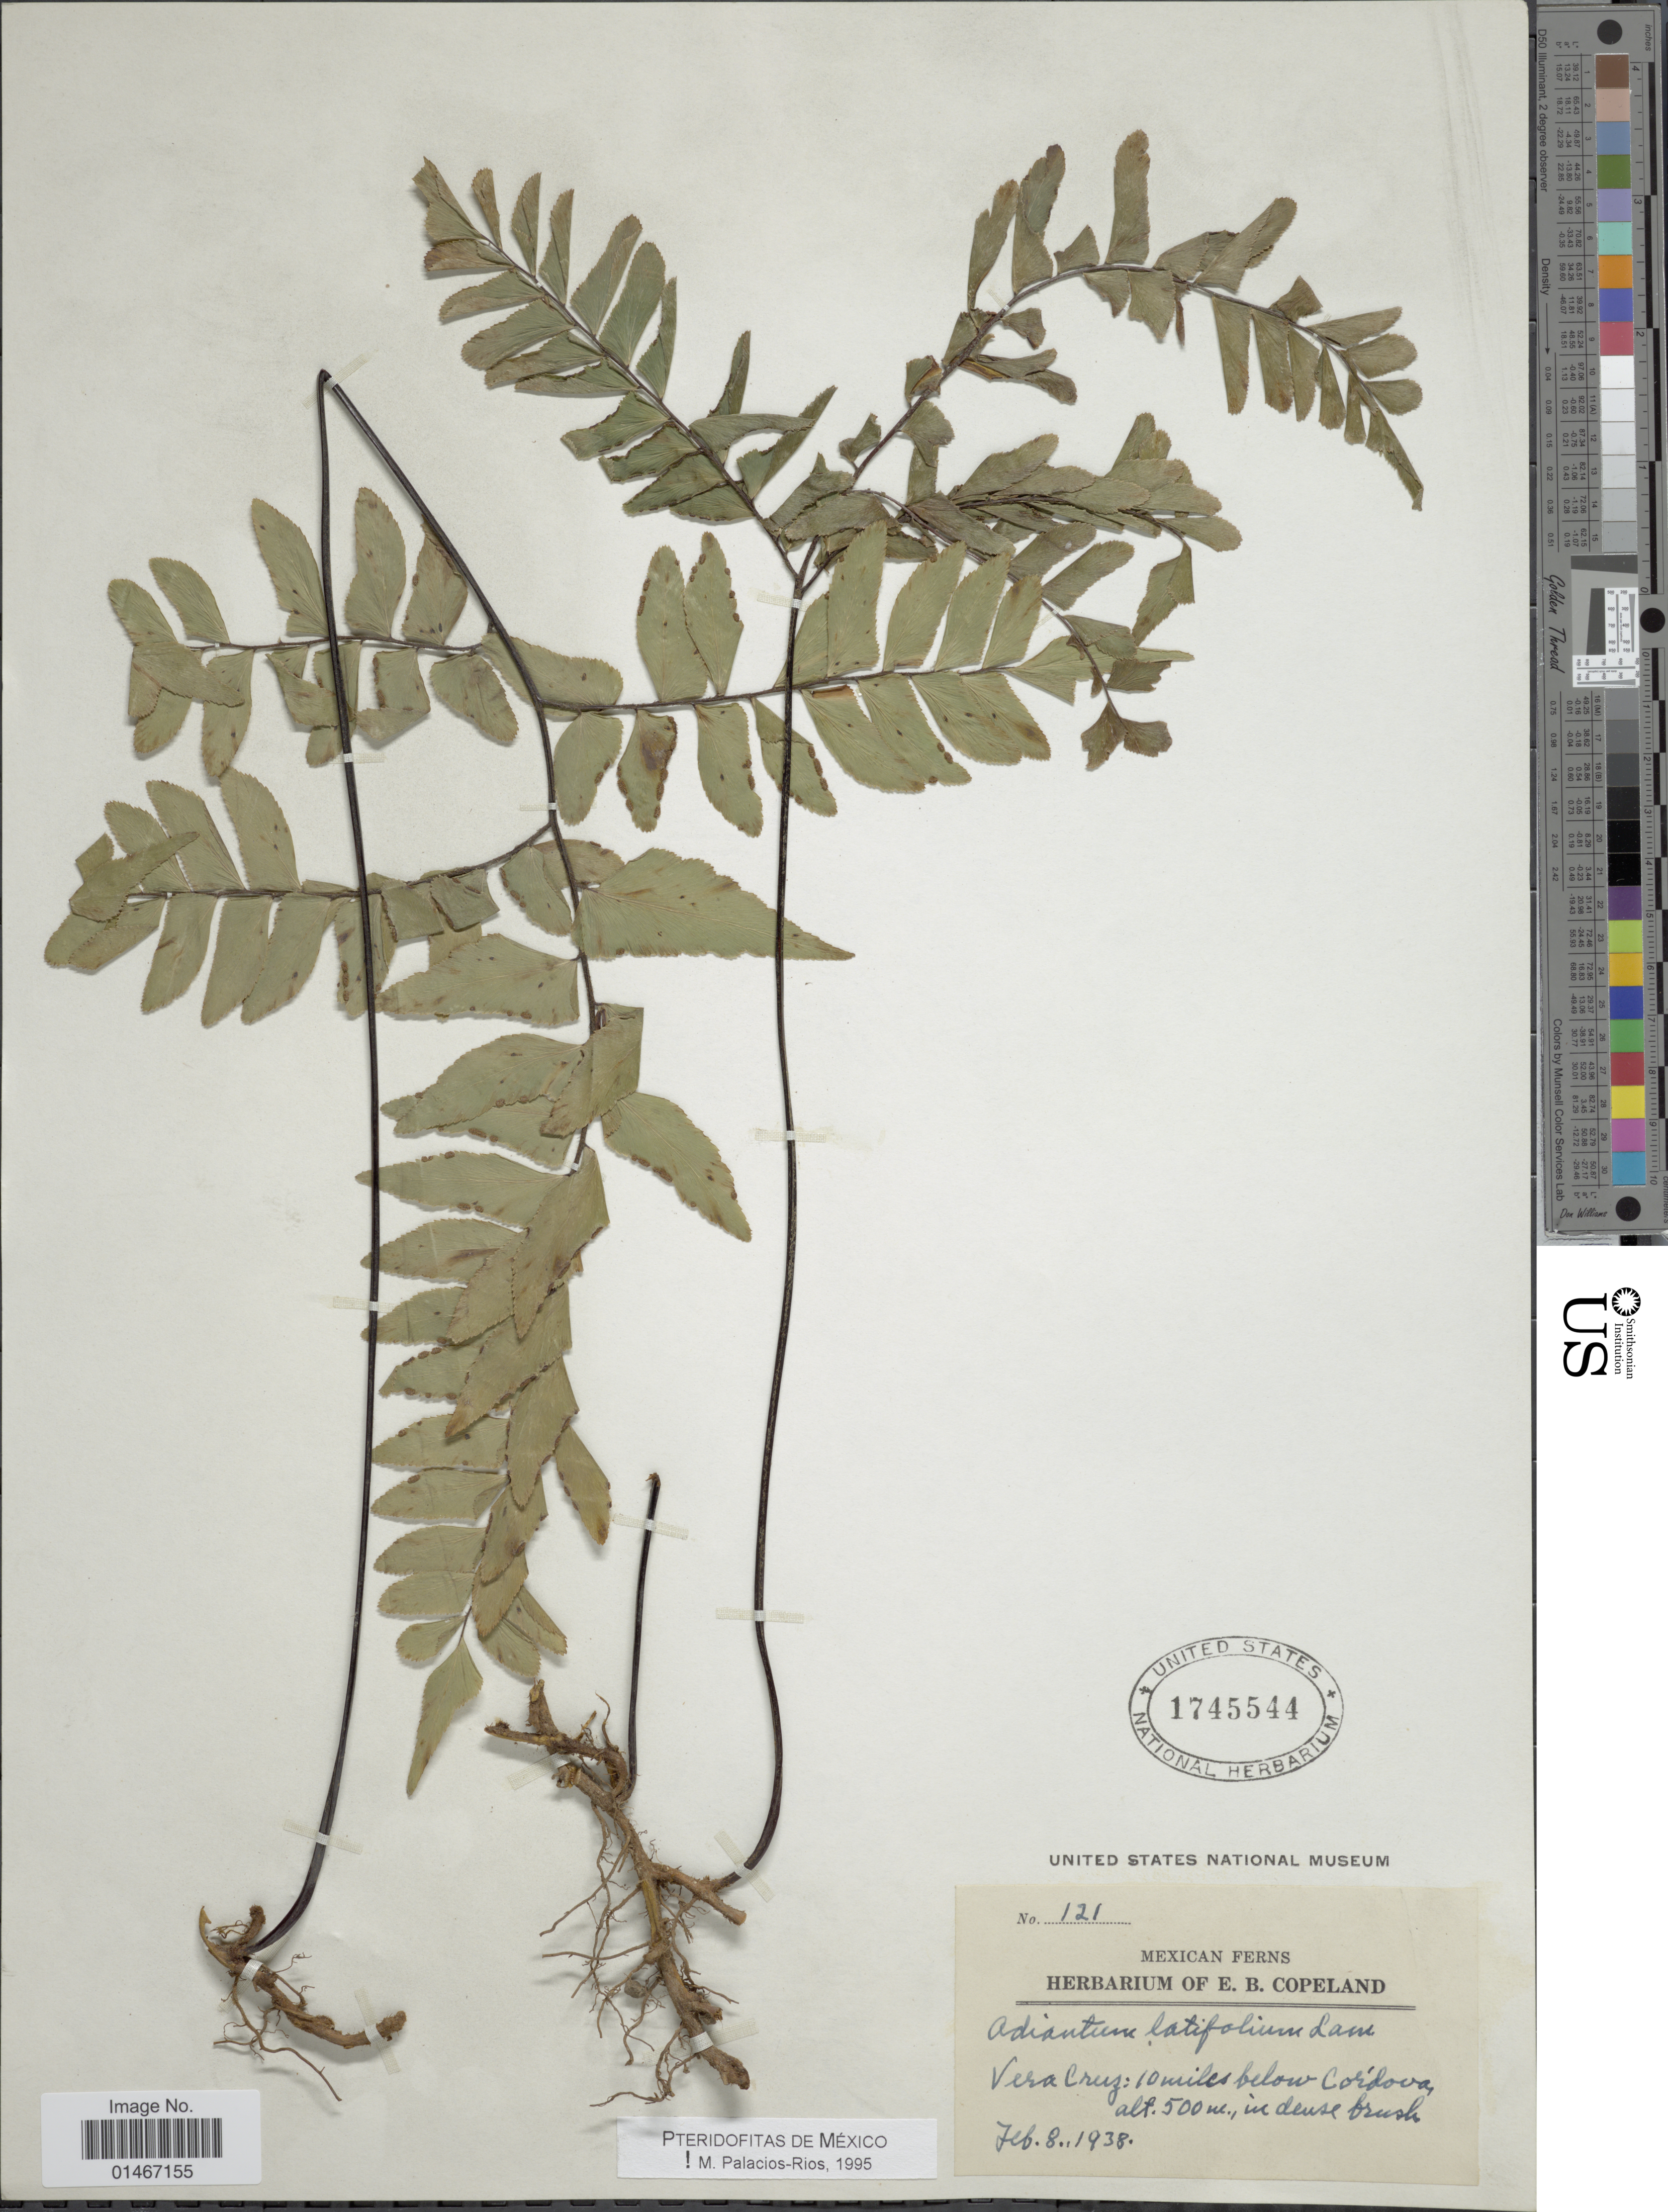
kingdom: Plantae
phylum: Tracheophyta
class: Polypodiopsida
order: Polypodiales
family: Pteridaceae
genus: Adiantum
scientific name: Adiantum latifolium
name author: Lam.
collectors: ex herb. E. B. Copeland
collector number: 121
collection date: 1938-02-08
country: Mexico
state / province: Veracruz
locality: Mexican Ferns. Vera Cruz: 10 miles below Cordova.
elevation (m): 500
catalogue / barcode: US 1745544